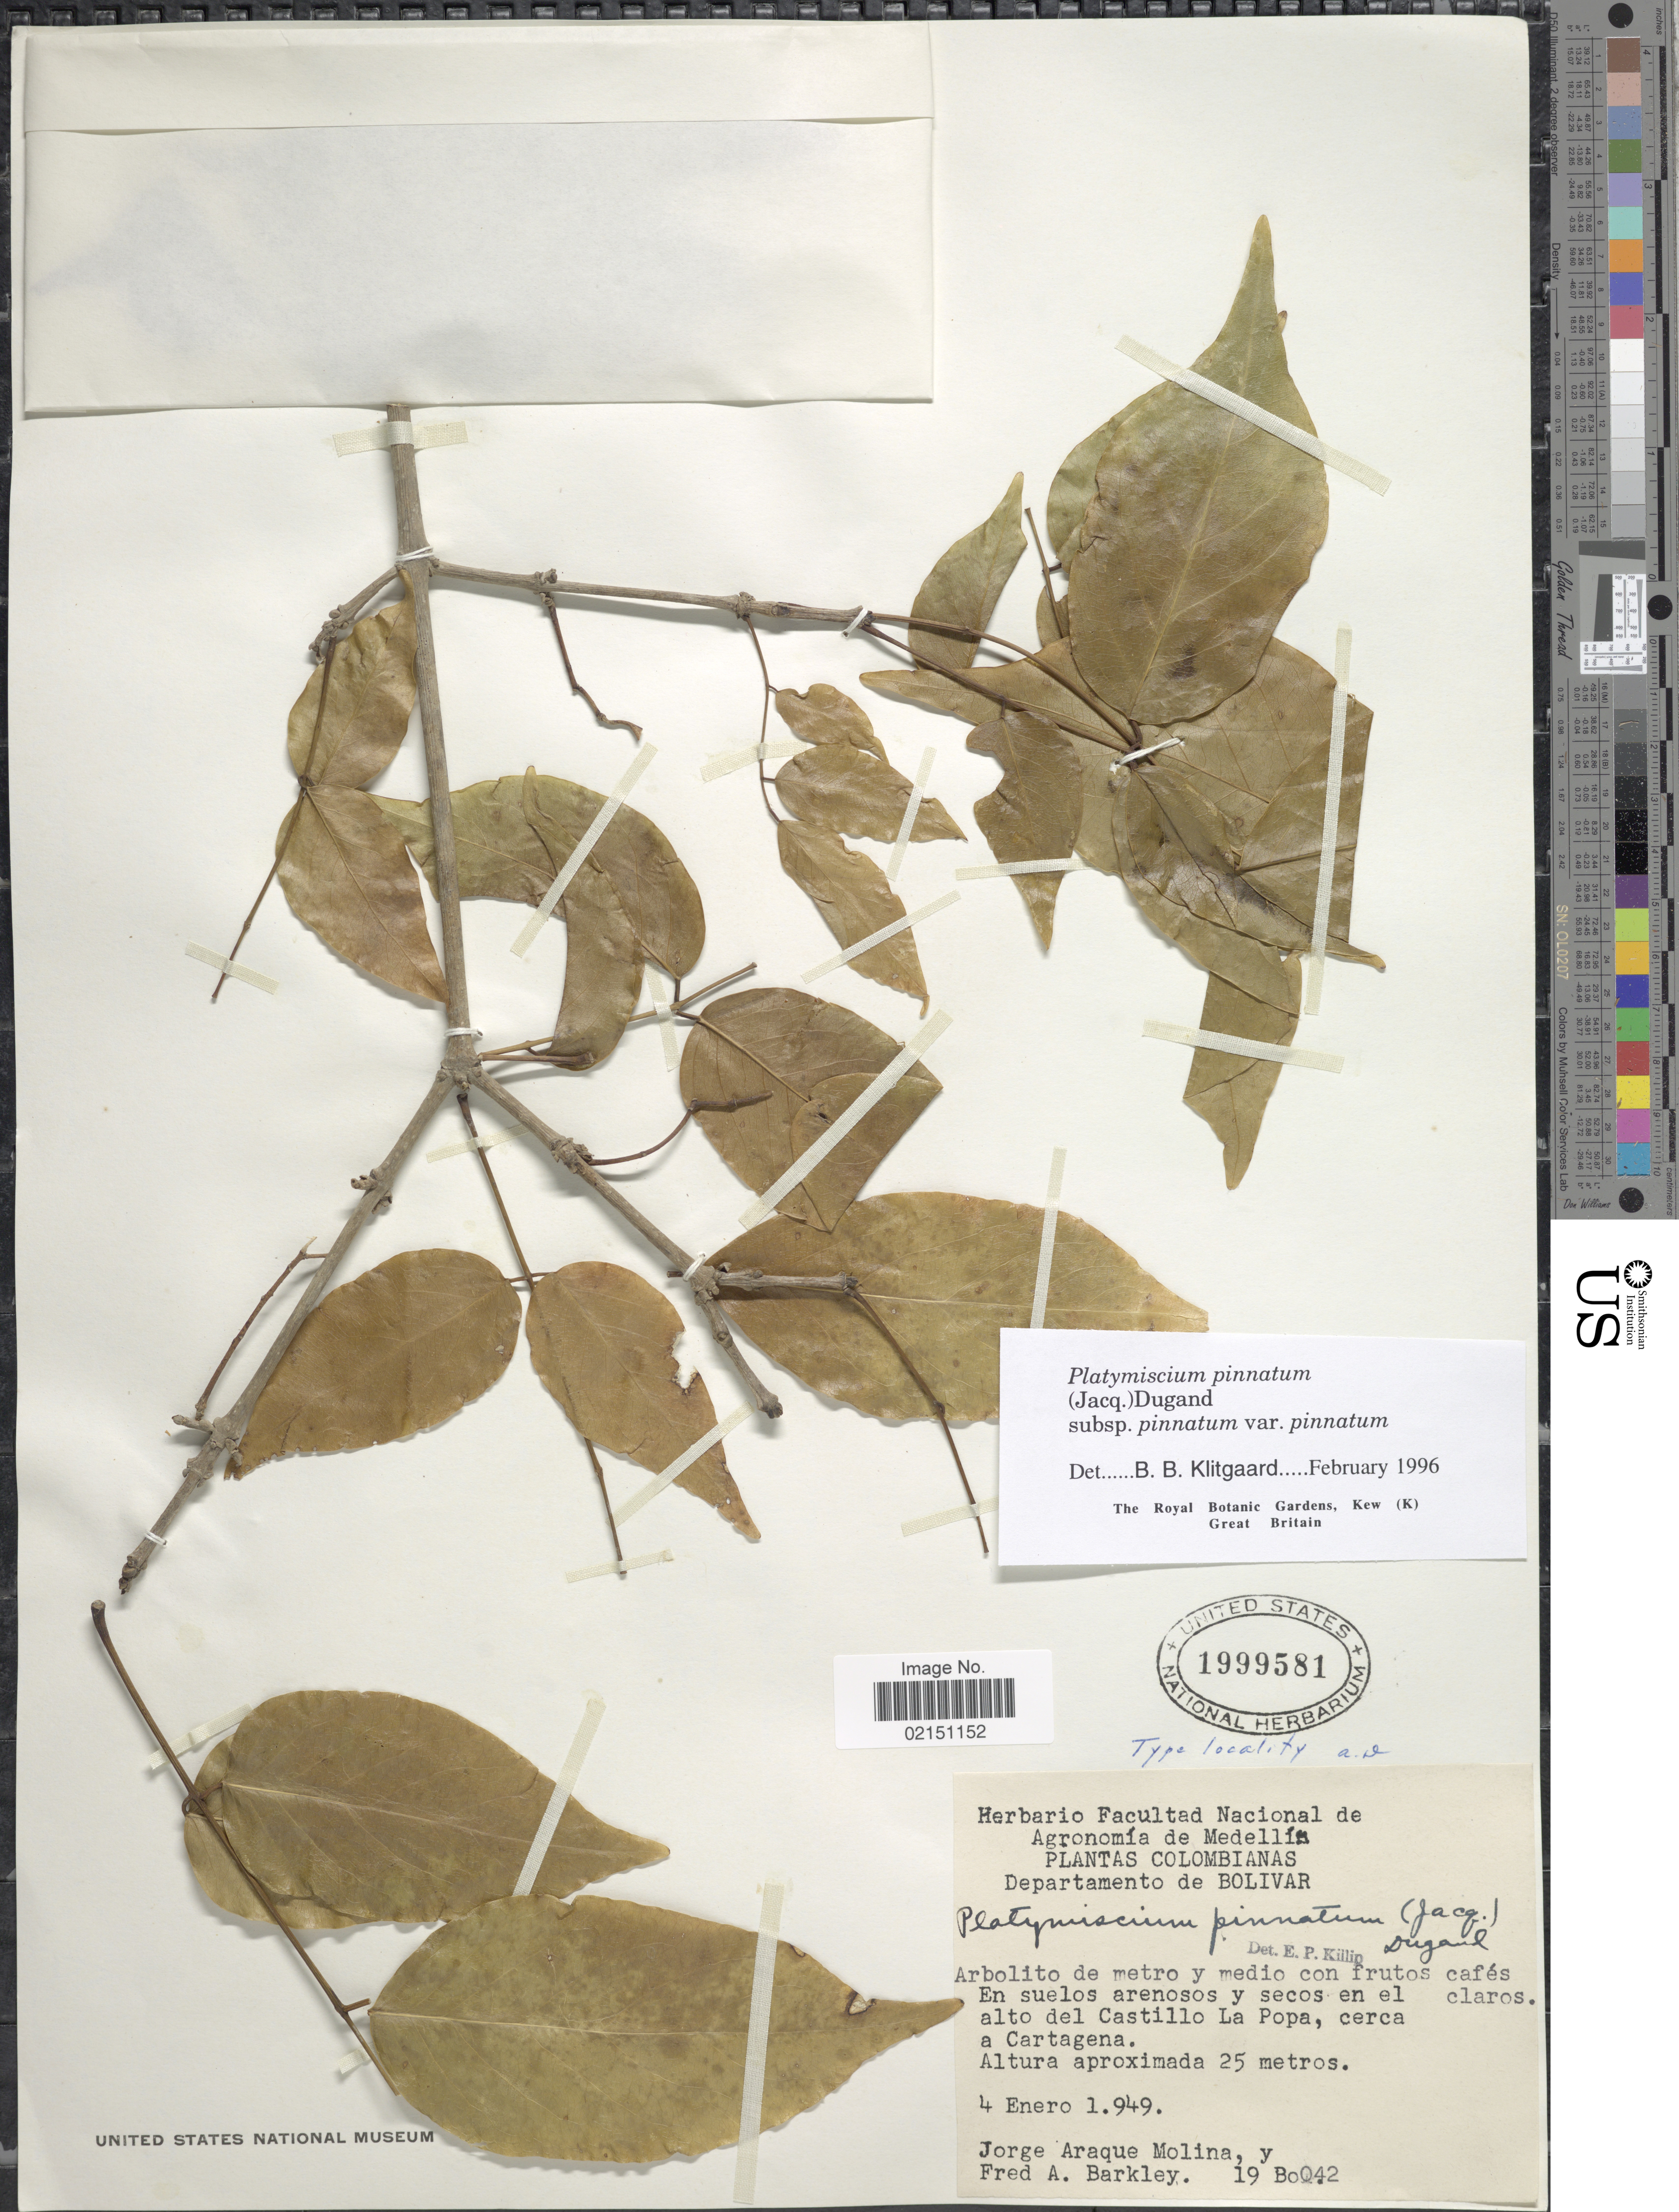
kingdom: Plantae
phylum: Tracheophyta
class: Magnoliopsida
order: Fabales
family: Fabaceae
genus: Platymiscium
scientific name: Platymiscium pinnatum var. pinnatum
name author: (Jacq.)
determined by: Klitgaard, B. B.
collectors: J. Araque Molina & F. A. Barkley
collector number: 19Bo042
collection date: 1949-01-04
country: Colombia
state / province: Bolívar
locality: Colombianas. En suelos arenosos y secos en el alto del Castillo La Popa, cerca a Cartagena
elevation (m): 25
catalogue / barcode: US 1999581